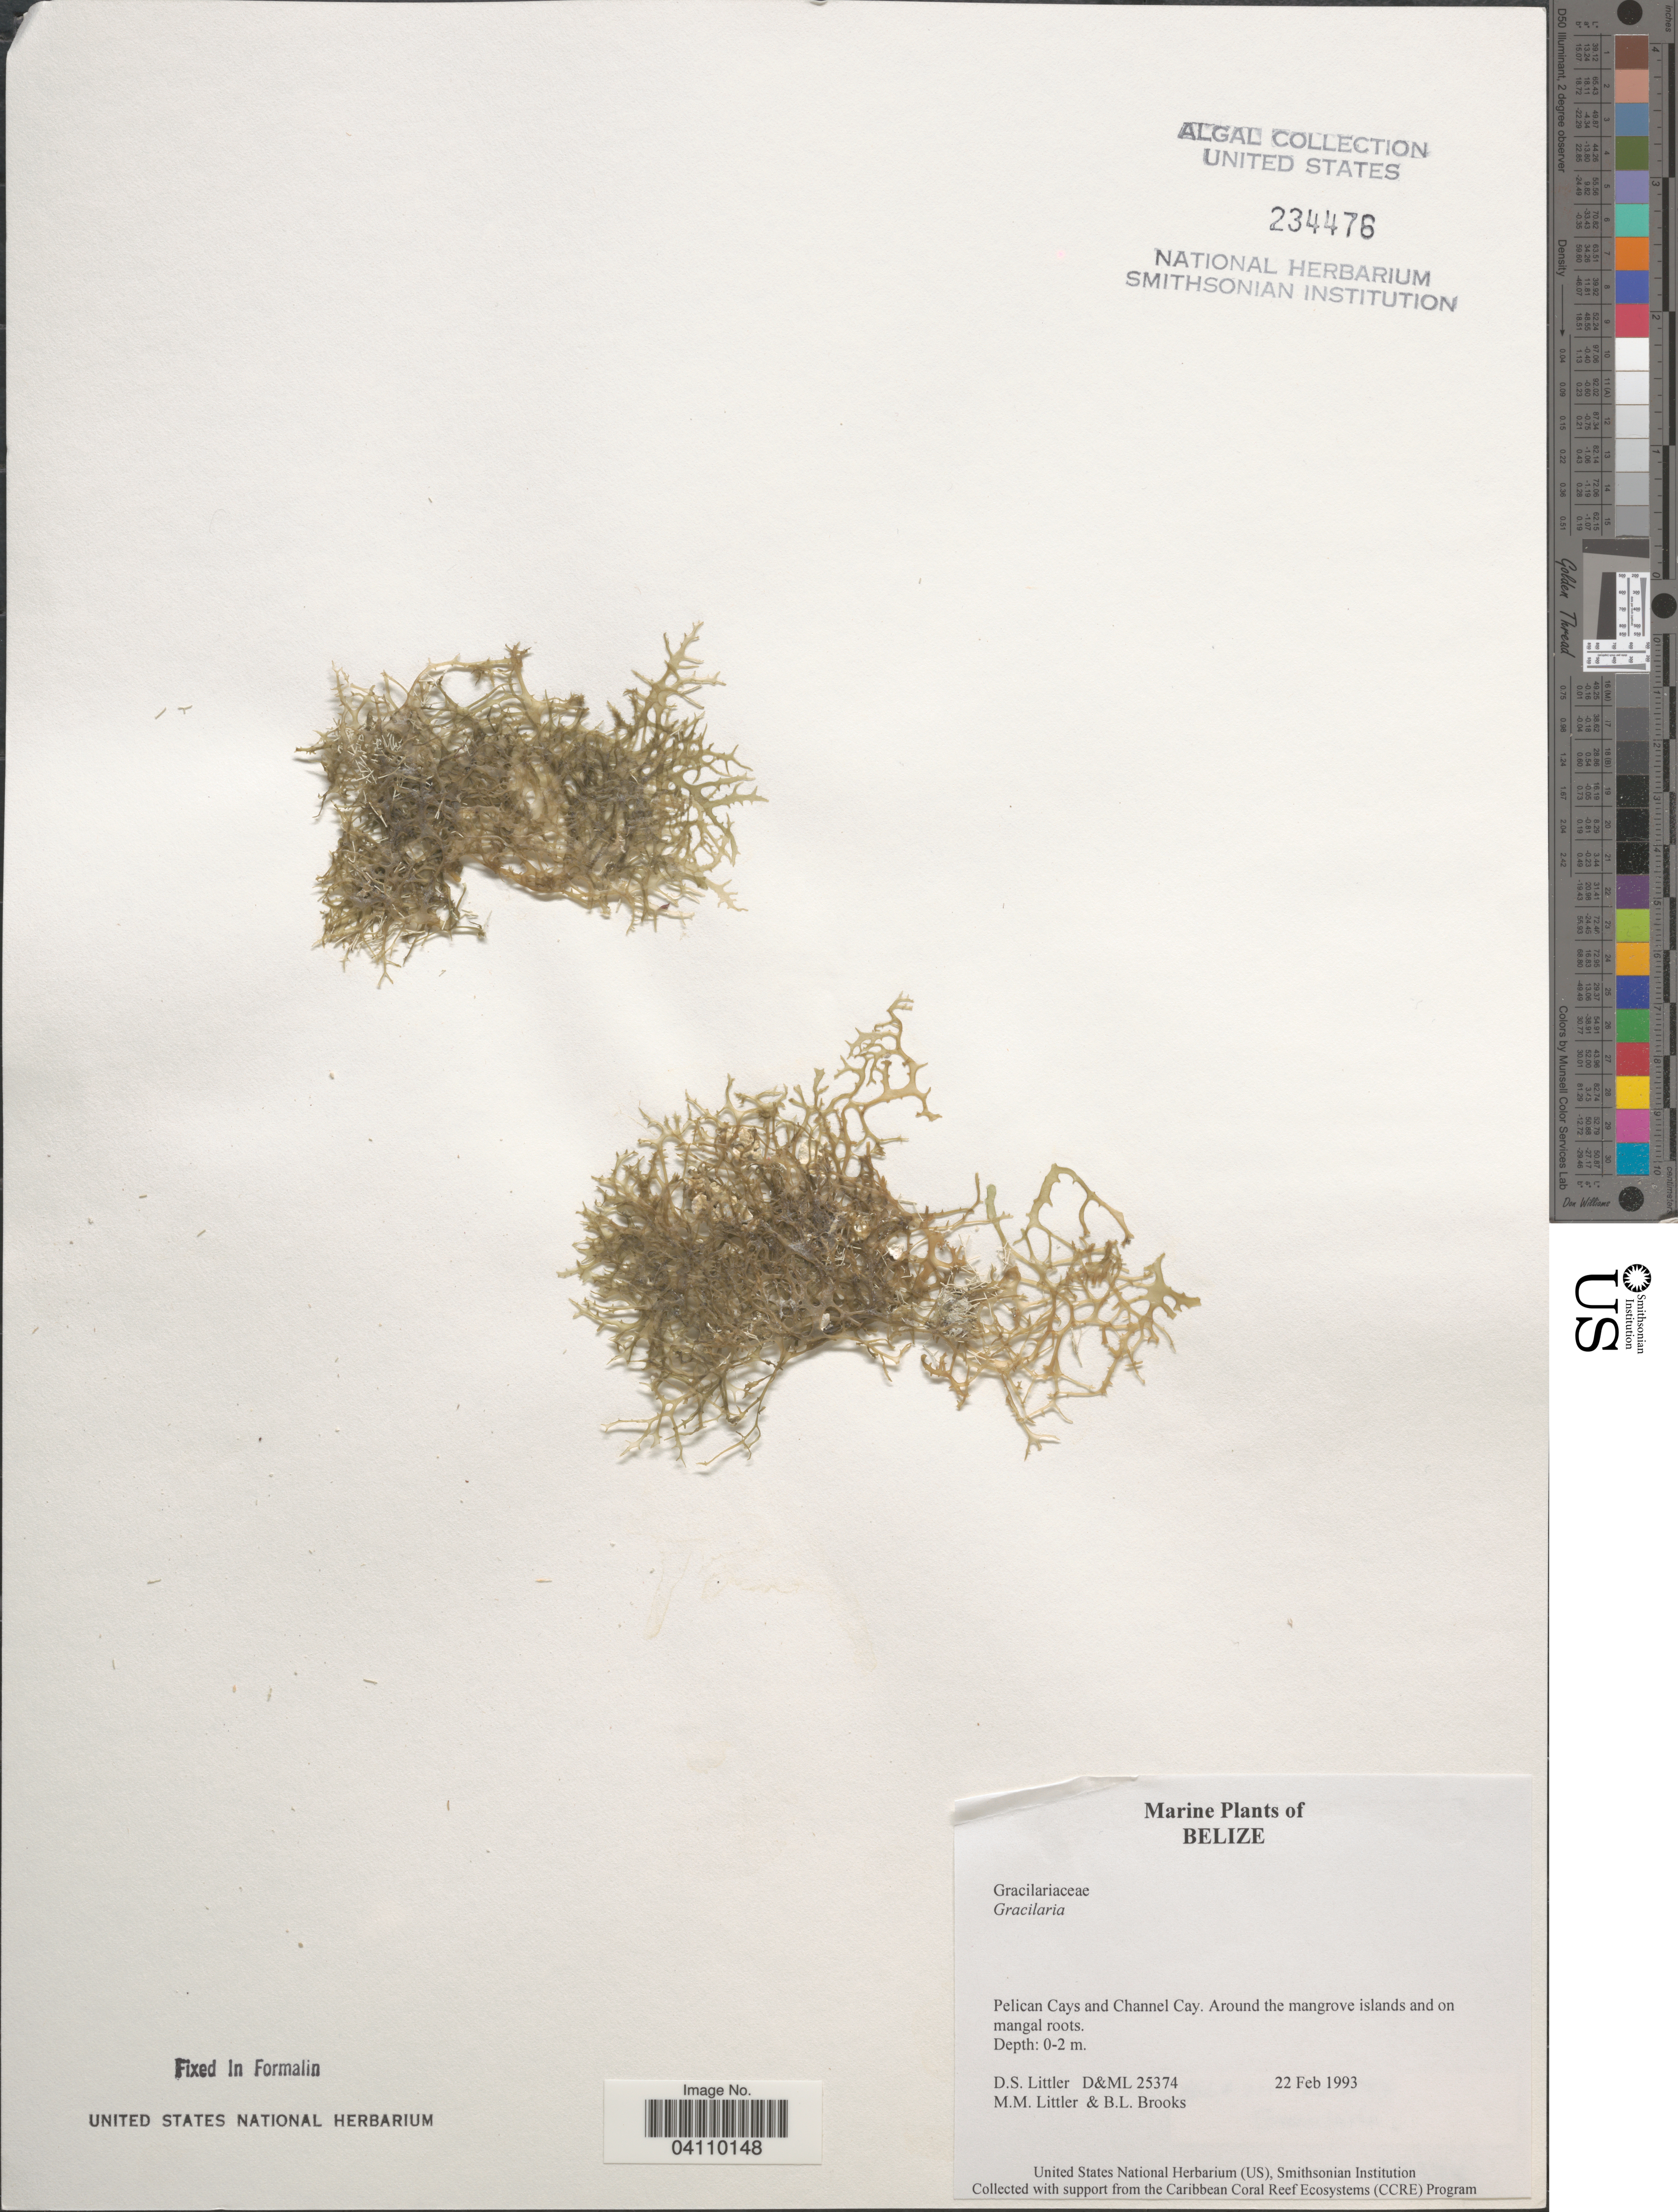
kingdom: Plantae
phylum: Rhodophyta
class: Florideophyceae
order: Gracilariales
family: Gracilariaceae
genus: Gracilaria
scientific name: Gracilaria sp.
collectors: D. S. Littler & B. Brooks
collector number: D&ML25374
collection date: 1993-02-22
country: Belize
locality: Pelican Cays and Channel Cay. Around the mangrove islands and on mangal roots.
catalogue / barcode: US 234476